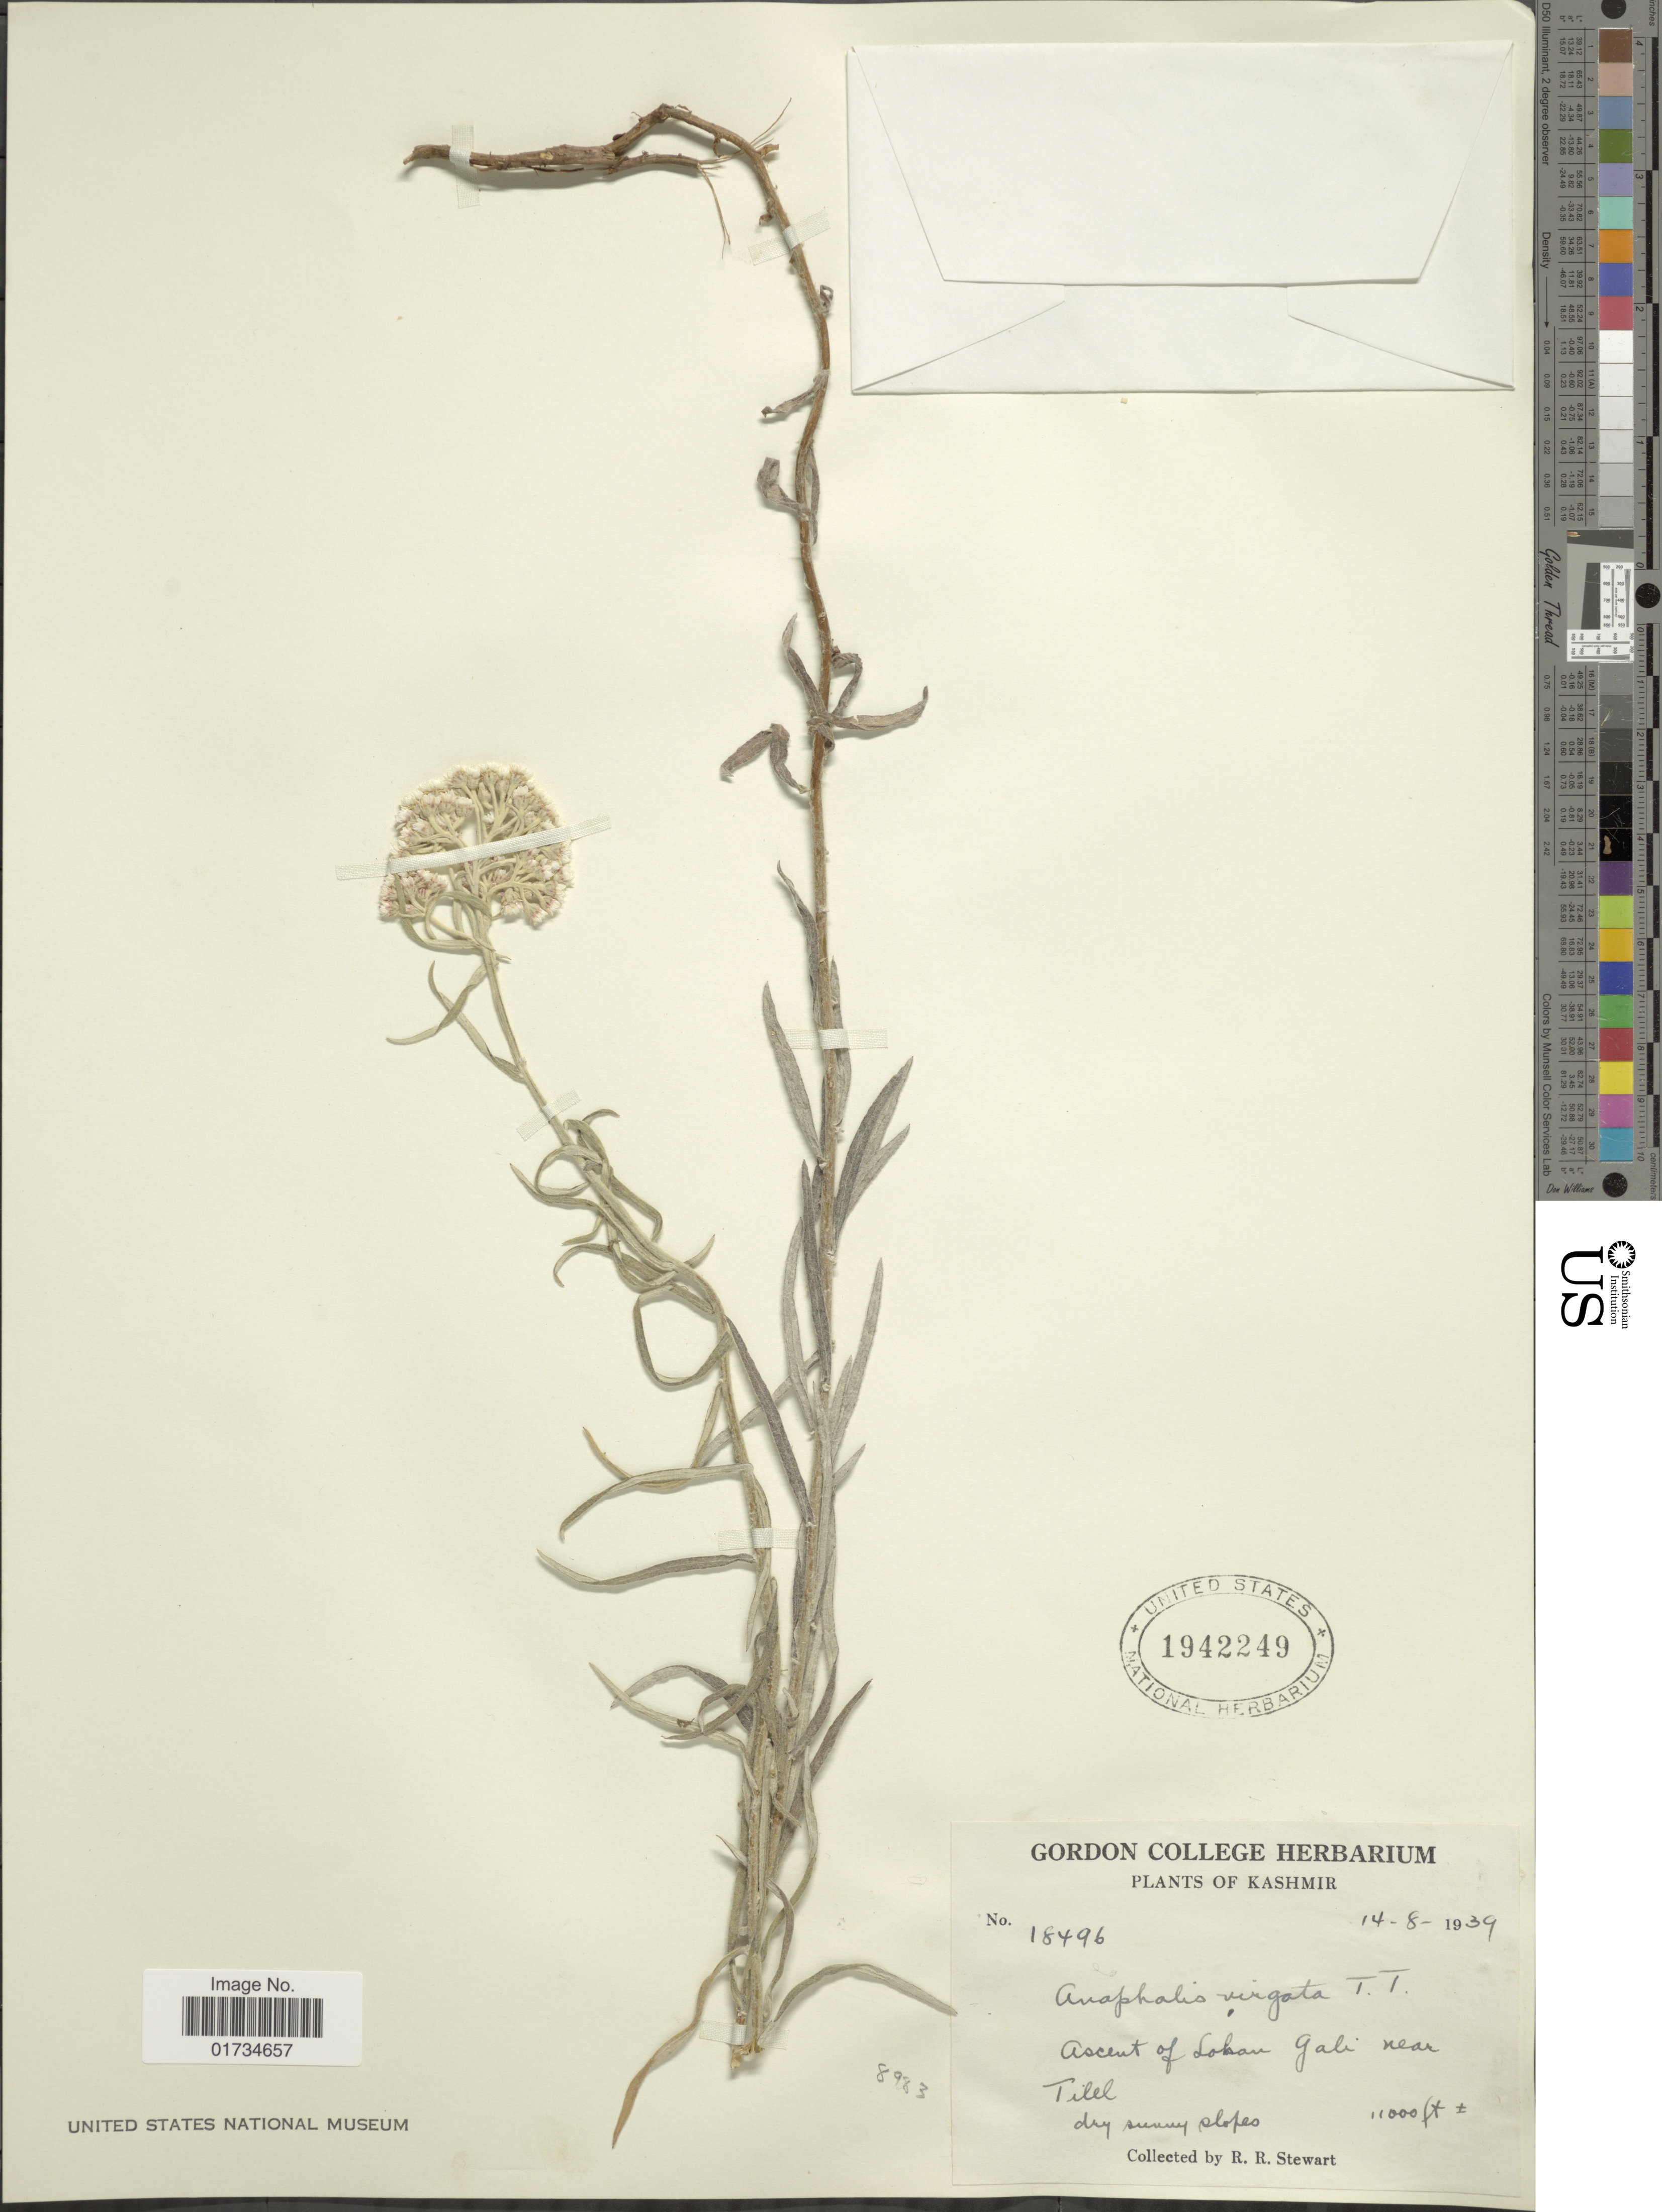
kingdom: Plantae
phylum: Tracheophyta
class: Magnoliopsida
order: Asterales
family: Asteraceae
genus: Anaphalis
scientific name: Anaphalis margaritacea var. cinnamomea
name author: (DC.) Herder & Maxim.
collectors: R. R. Stewart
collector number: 18496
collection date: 1939-08-14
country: India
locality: Kashmir. Ascent of Lohan Gali near Tilel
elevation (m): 3353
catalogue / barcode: US 1942249